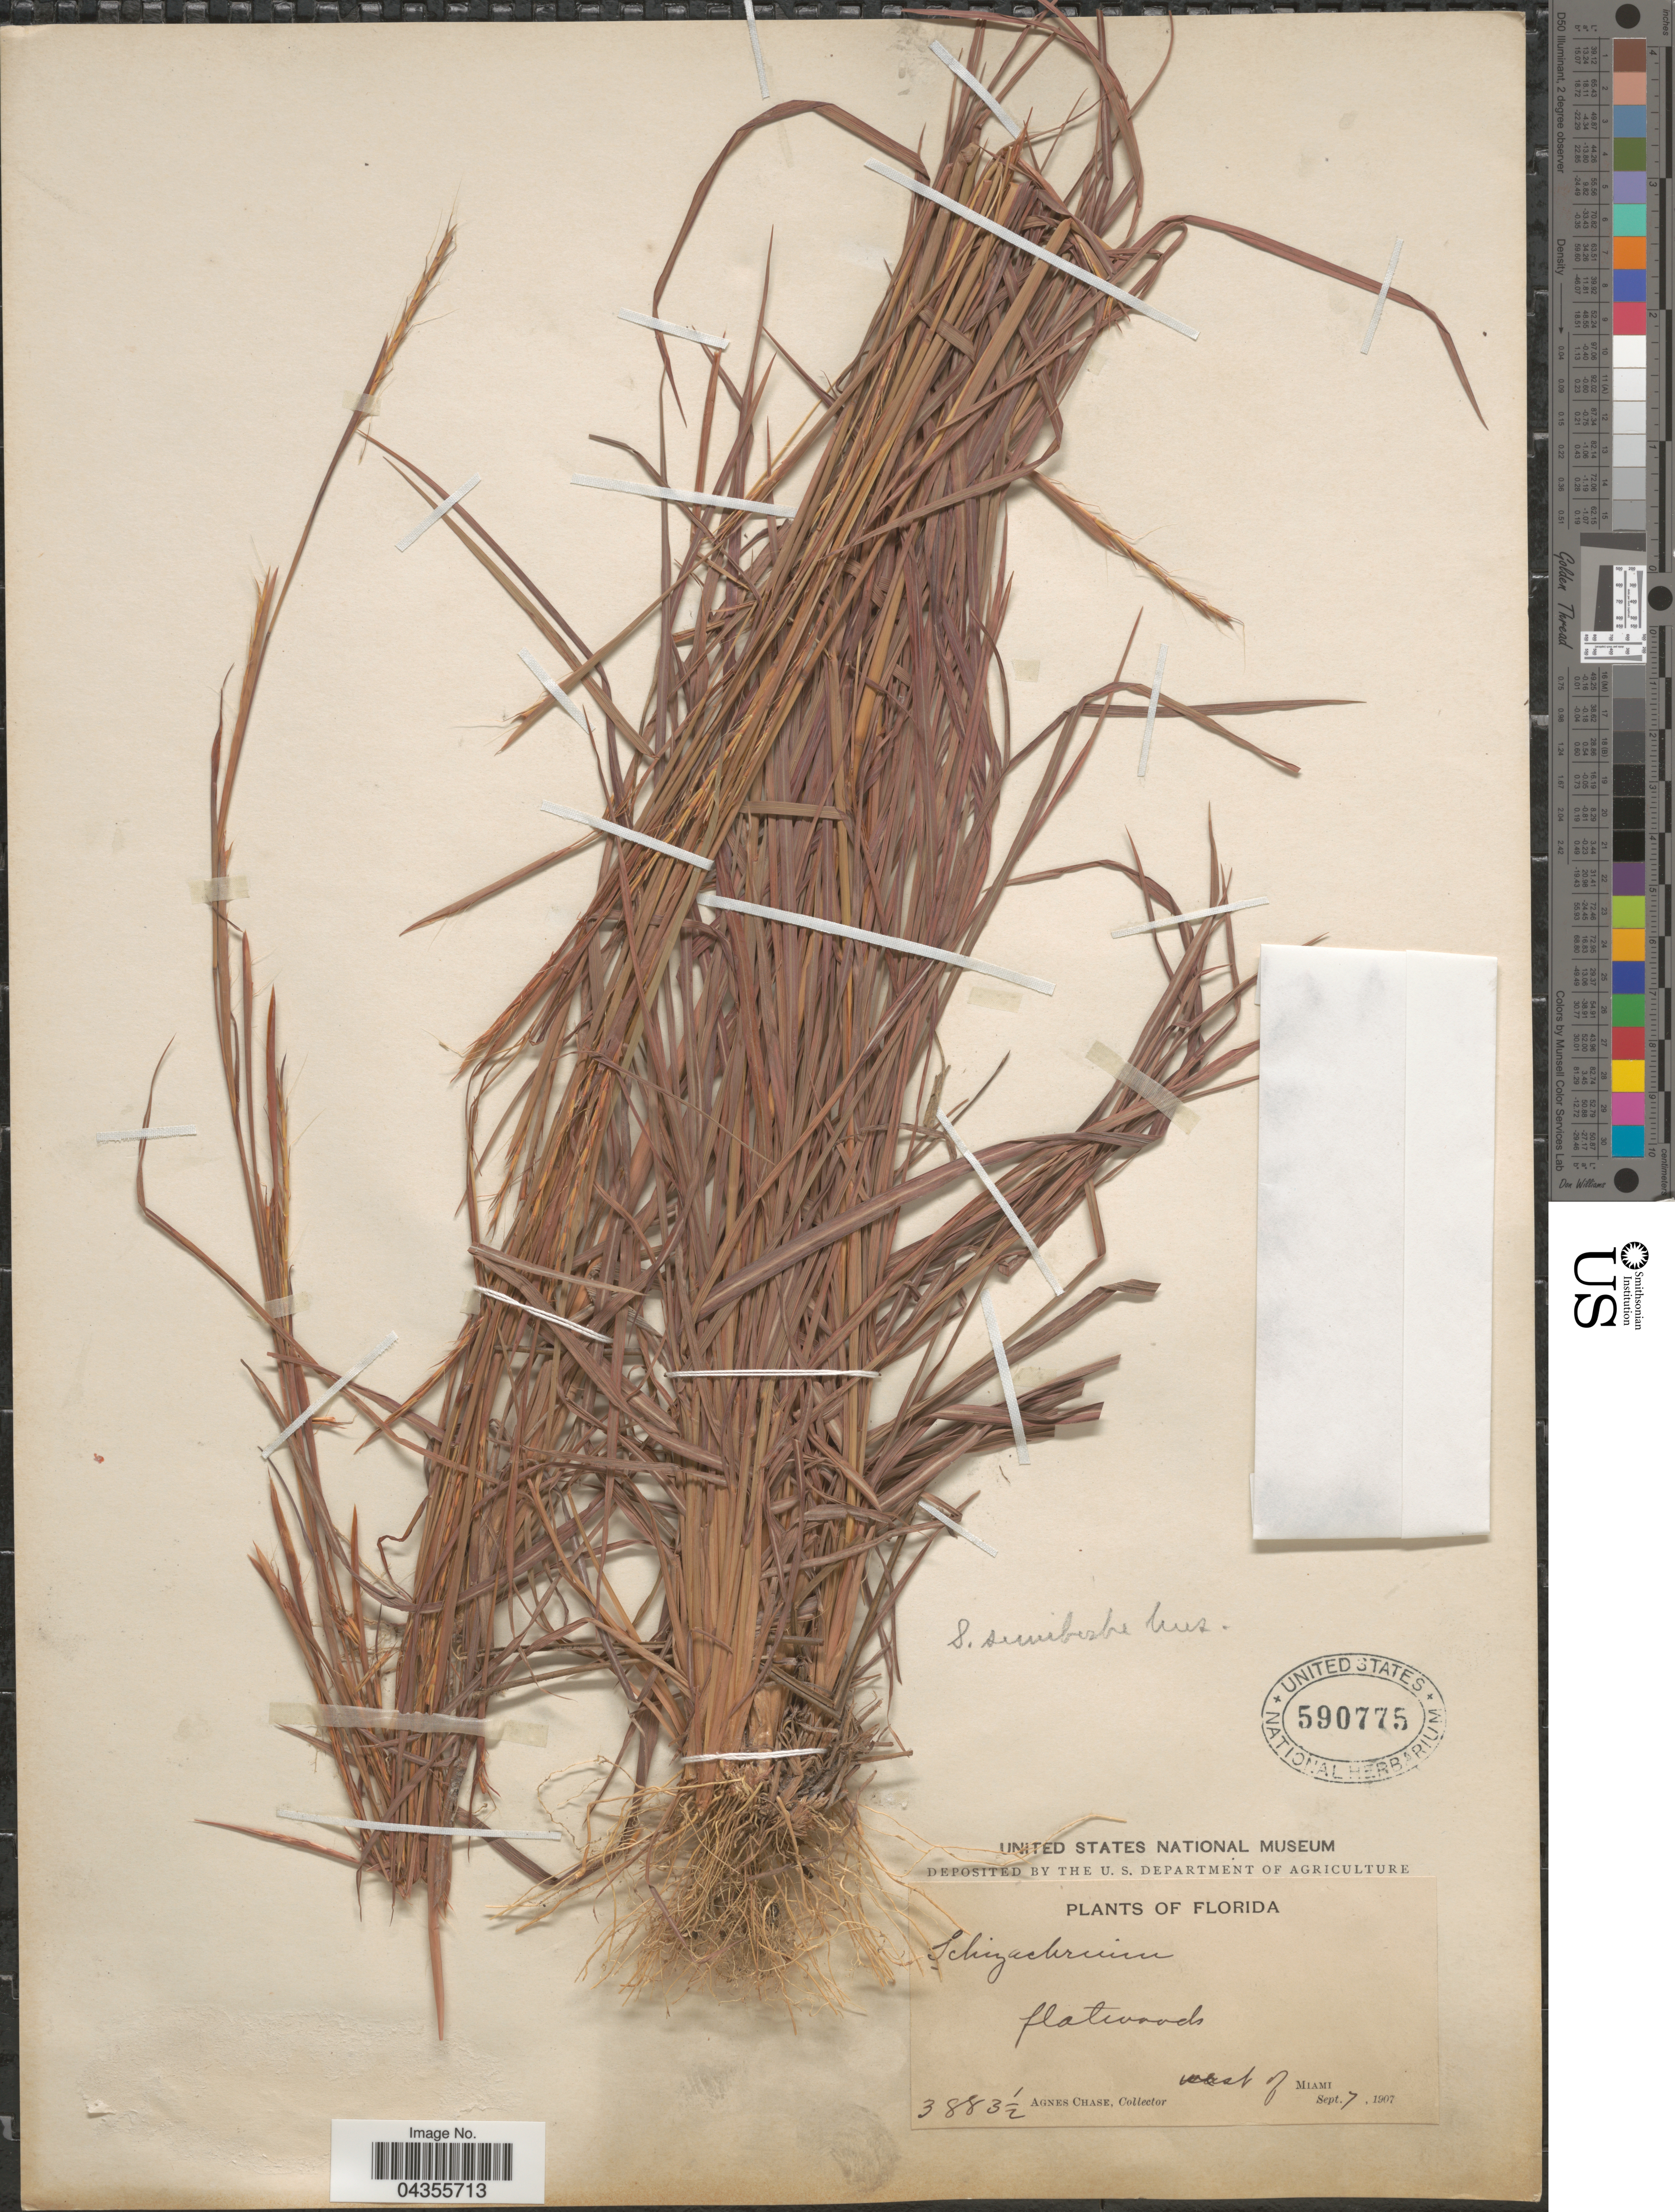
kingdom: Plantae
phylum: Tracheophyta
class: Liliopsida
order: Poales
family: Poaceae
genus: Schizachyrium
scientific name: Schizachyrium sp.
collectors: A. Chase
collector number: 3883½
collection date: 1907-09-07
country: United States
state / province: Florida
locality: Flatwoods west of Miami.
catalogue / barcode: US 590775